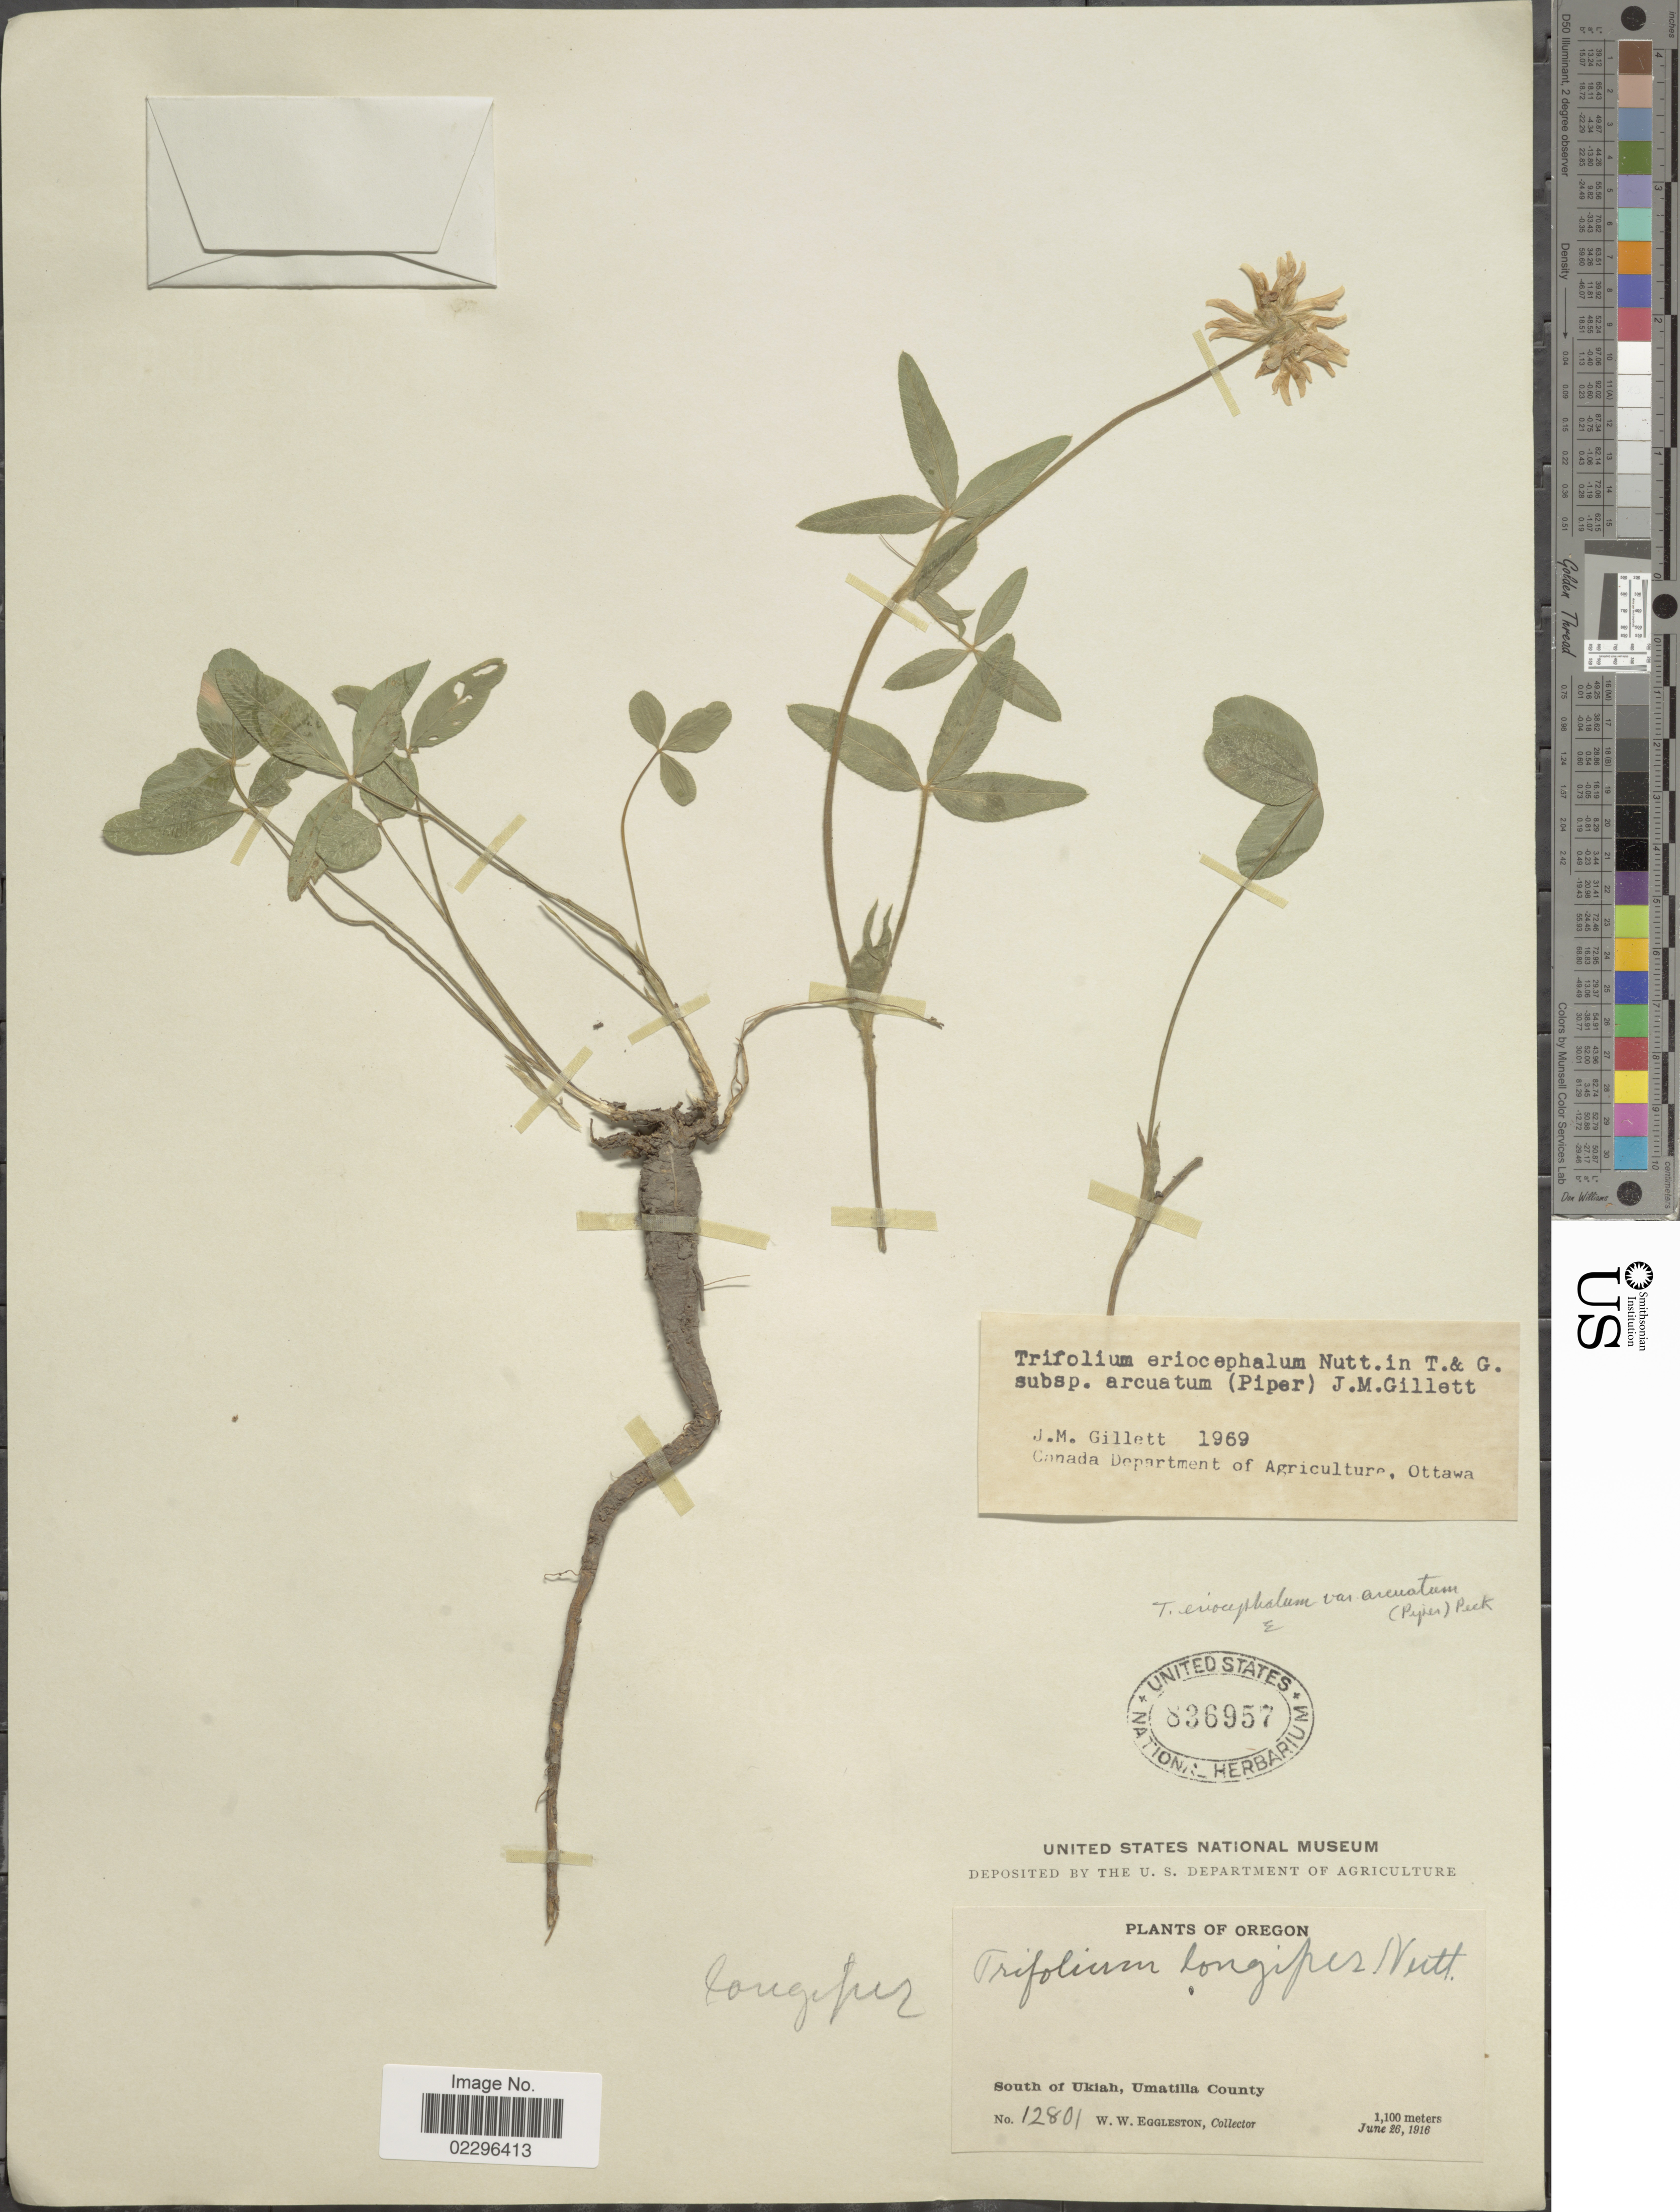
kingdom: Plantae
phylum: Tracheophyta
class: Magnoliopsida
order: Fabales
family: Fabaceae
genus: Trifolium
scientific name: Trifolium eriocephalum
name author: Nutt.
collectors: W. W. Eggleston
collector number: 12801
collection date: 1916-06-26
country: United States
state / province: Oregon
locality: South of Ukiah, Umatilla County.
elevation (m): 1100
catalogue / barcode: US 836957